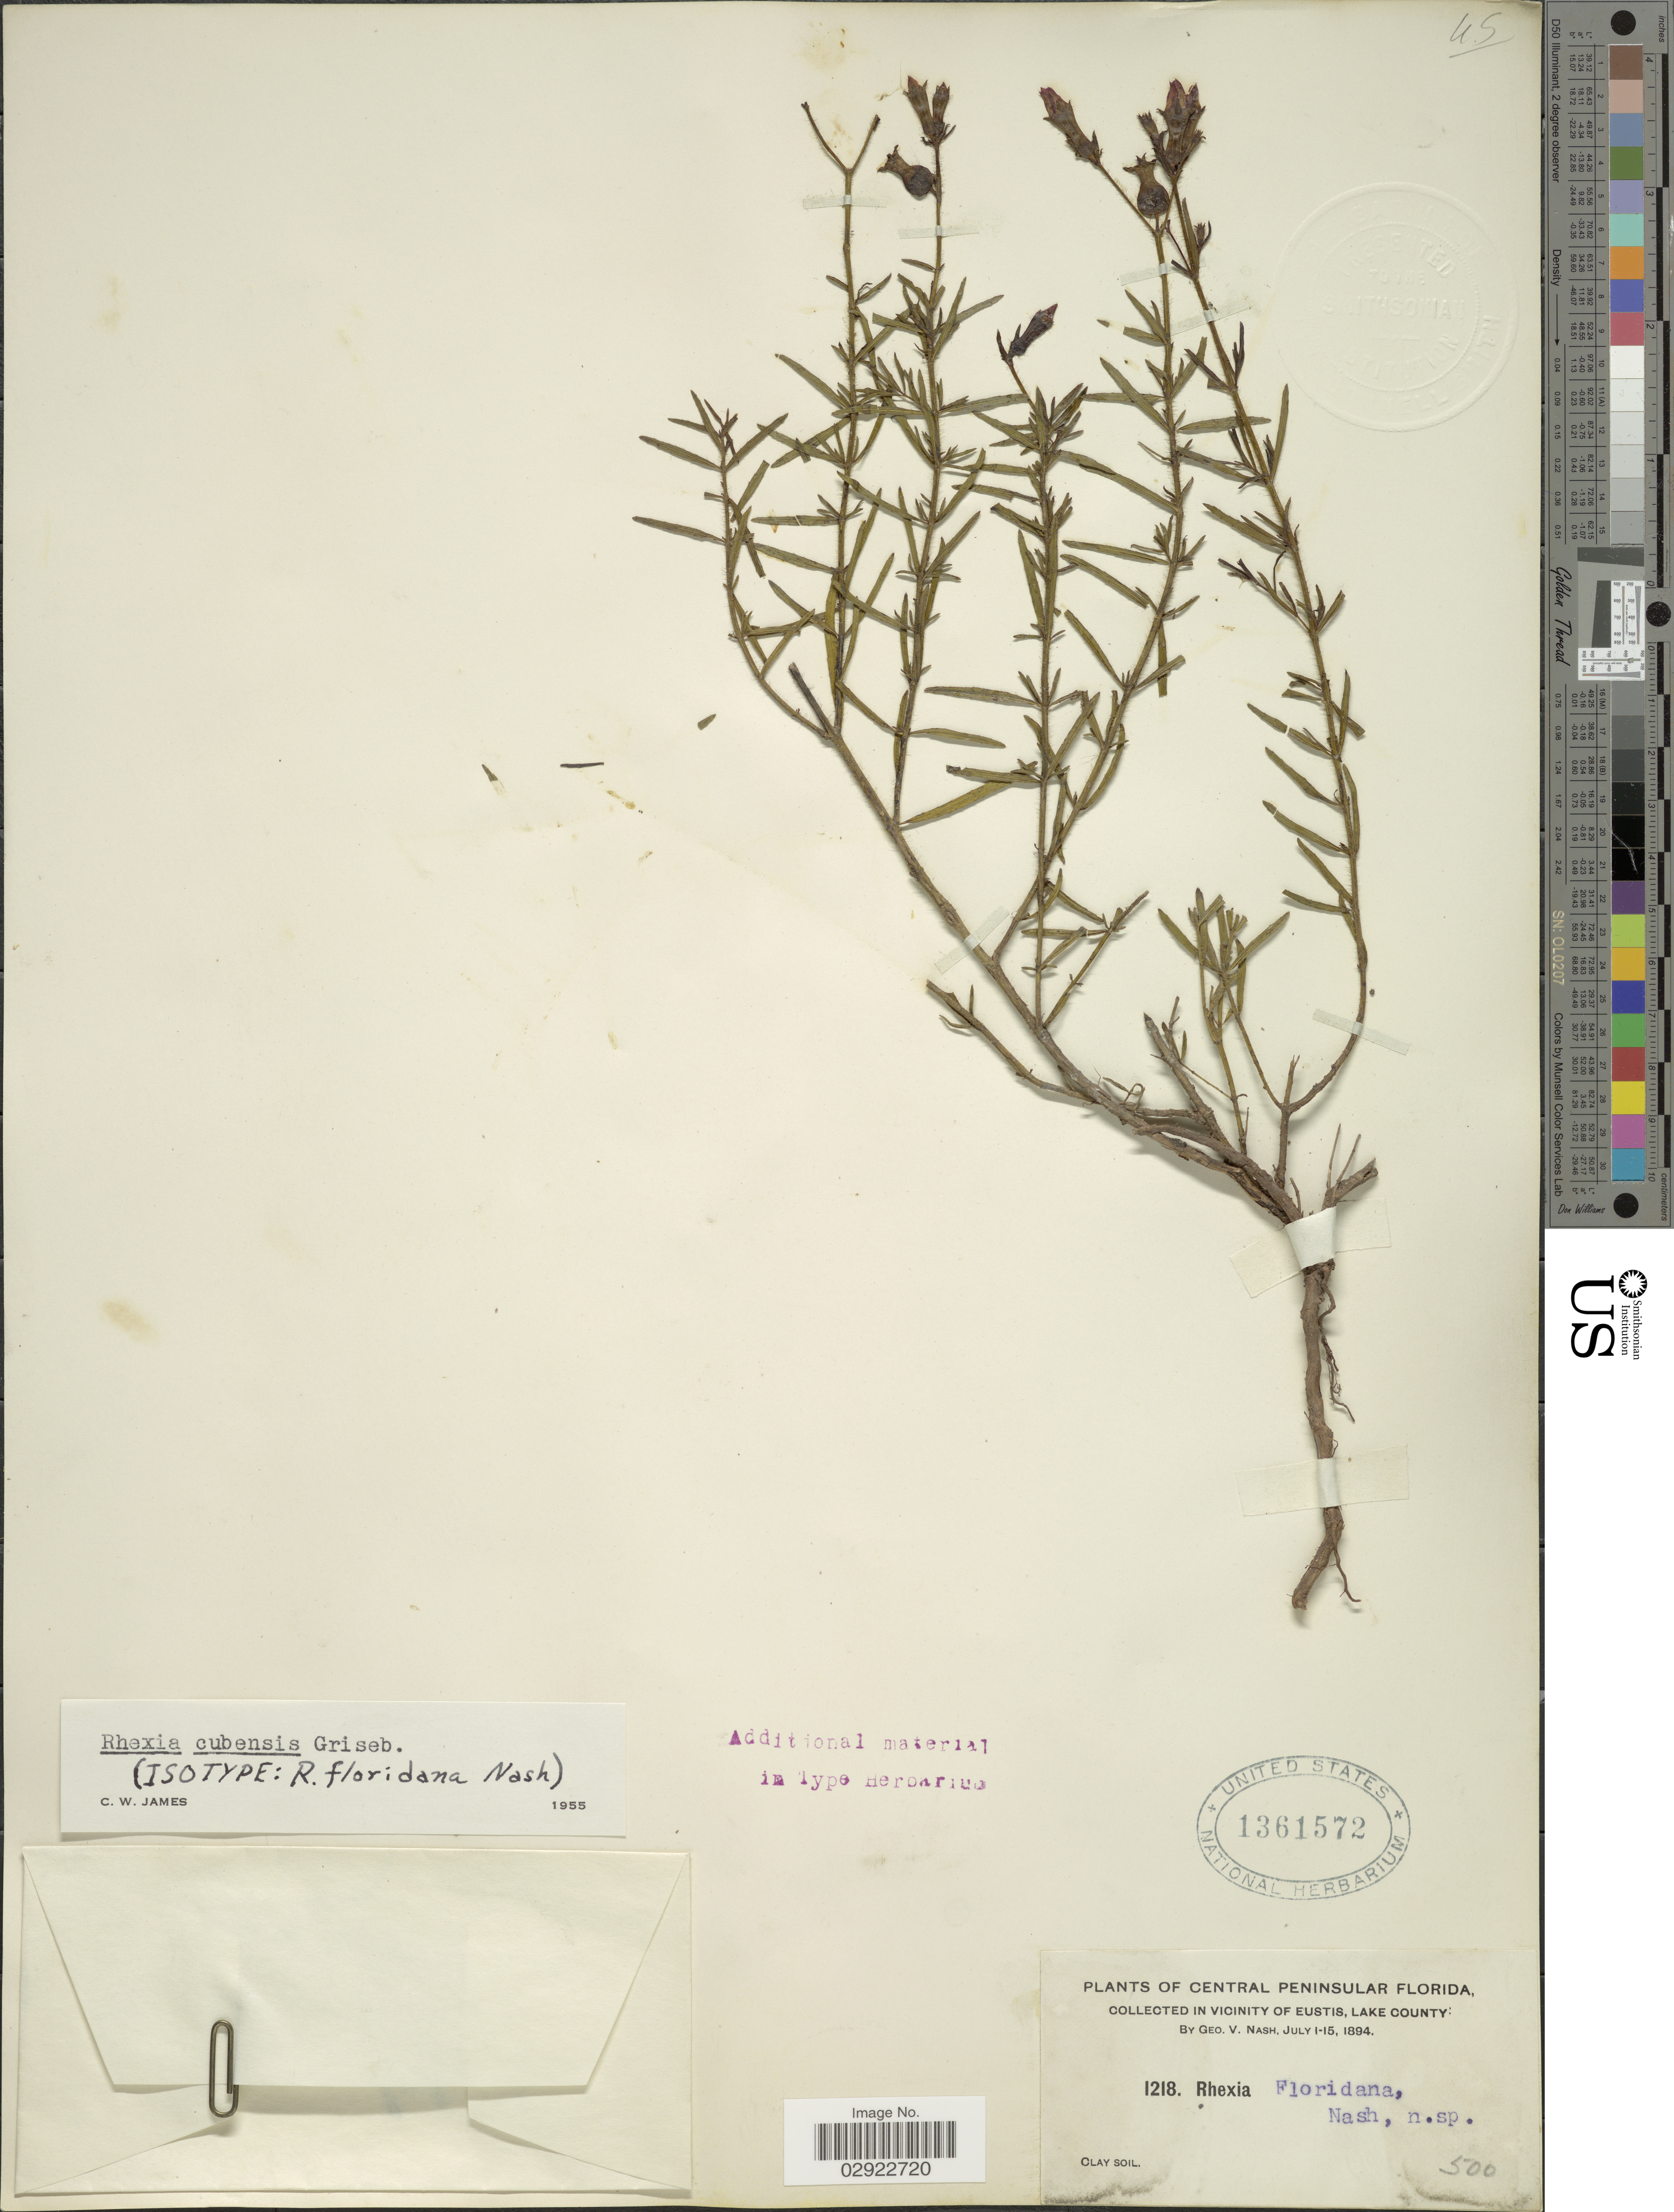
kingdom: Plantae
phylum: Tracheophyta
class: Magnoliopsida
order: Myrtales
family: Melastomataceae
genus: Rhexia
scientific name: Rhexia cubensis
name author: Griseb.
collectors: G. V. Nash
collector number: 1218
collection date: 1894-07-01/1894-07-15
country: United States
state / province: Florida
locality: Central Peninsular Florida, collected in vicinity of Eustis, Lake County.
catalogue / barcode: US 1361572